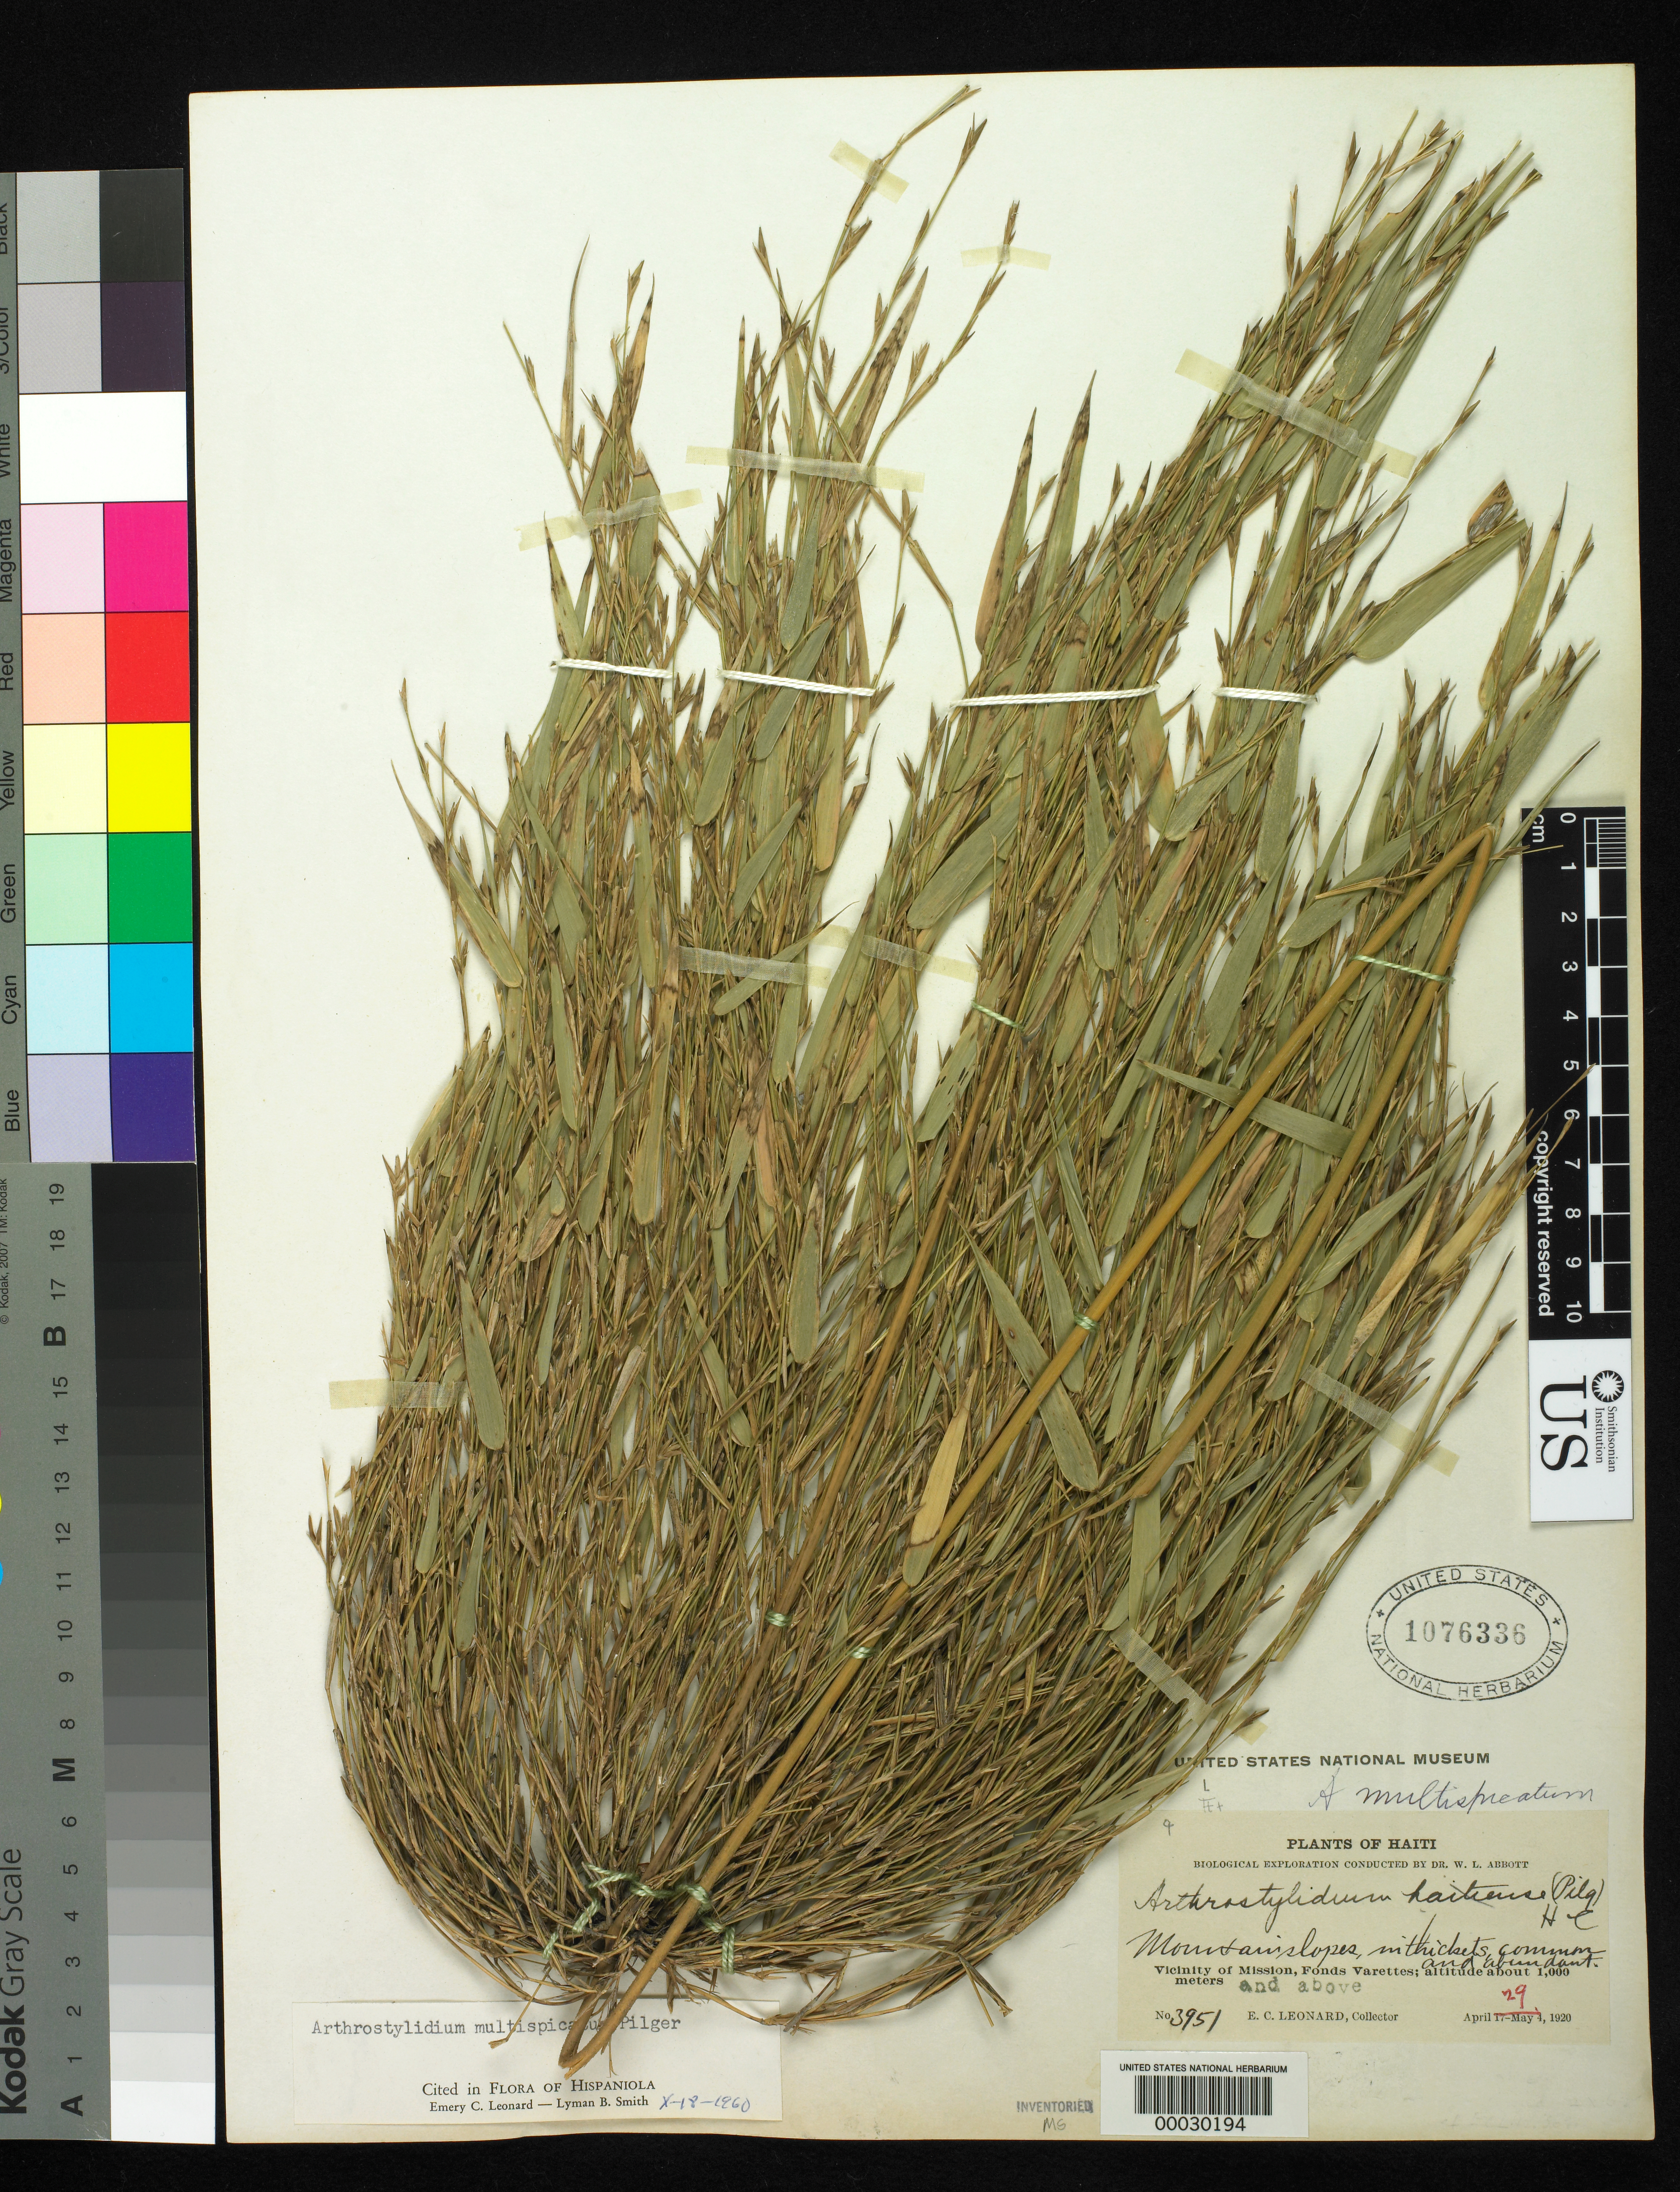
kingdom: Plantae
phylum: Tracheophyta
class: Liliopsida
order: Poales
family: Poaceae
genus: Arthrostylidium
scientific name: Arthrostylidium multispicatum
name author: Pilg. in Urb.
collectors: E. C. Leonard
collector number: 3951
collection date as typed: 29 Apr 1920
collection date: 1920-04-29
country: Haiti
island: Hispaniola Island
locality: Fonds varettes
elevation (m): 1000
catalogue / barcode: US 1076336